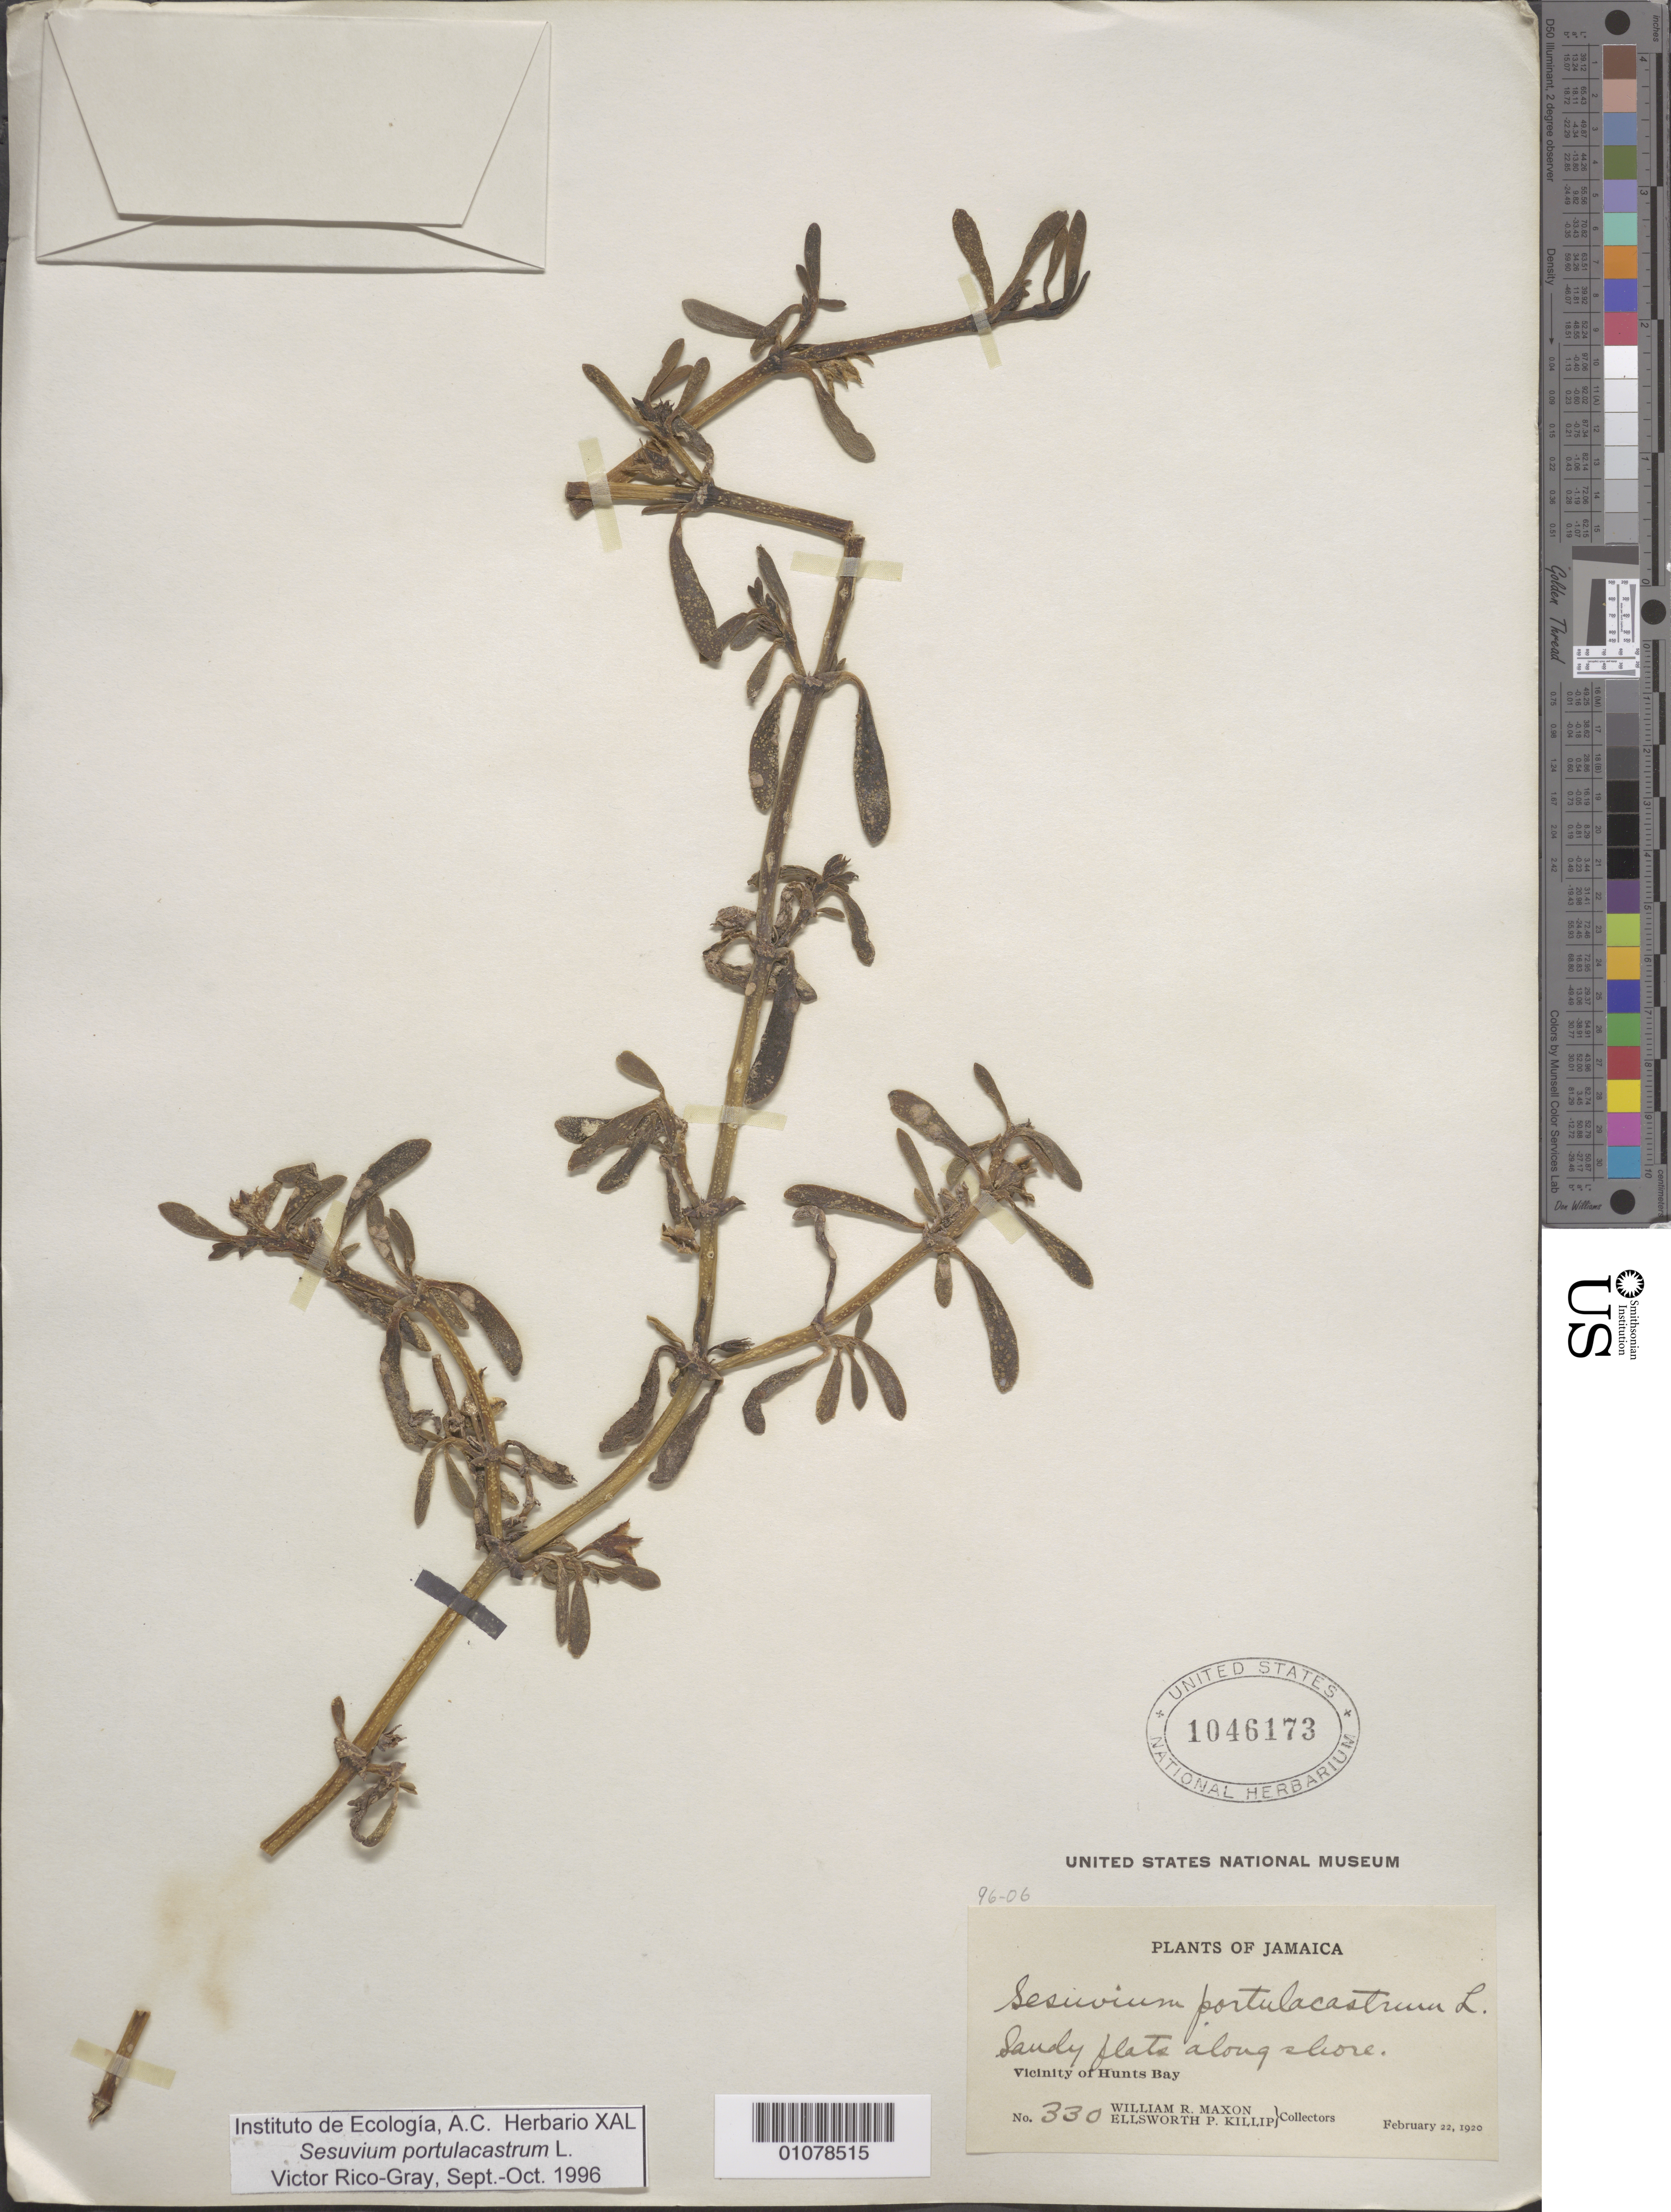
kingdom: Plantae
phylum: Tracheophyta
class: Magnoliopsida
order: Caryophyllales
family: Aizoaceae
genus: Sesuvium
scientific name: Sesuvium portulacastrum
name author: (L.) L.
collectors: W. R. Maxon & E. P. Killip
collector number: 330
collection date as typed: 22 Feb 1920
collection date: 1920-02-22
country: Jamaica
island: Jamaica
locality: Vicinity of Hunt's Bay (St. Catherine OR St. Andrew)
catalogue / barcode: US 1046173